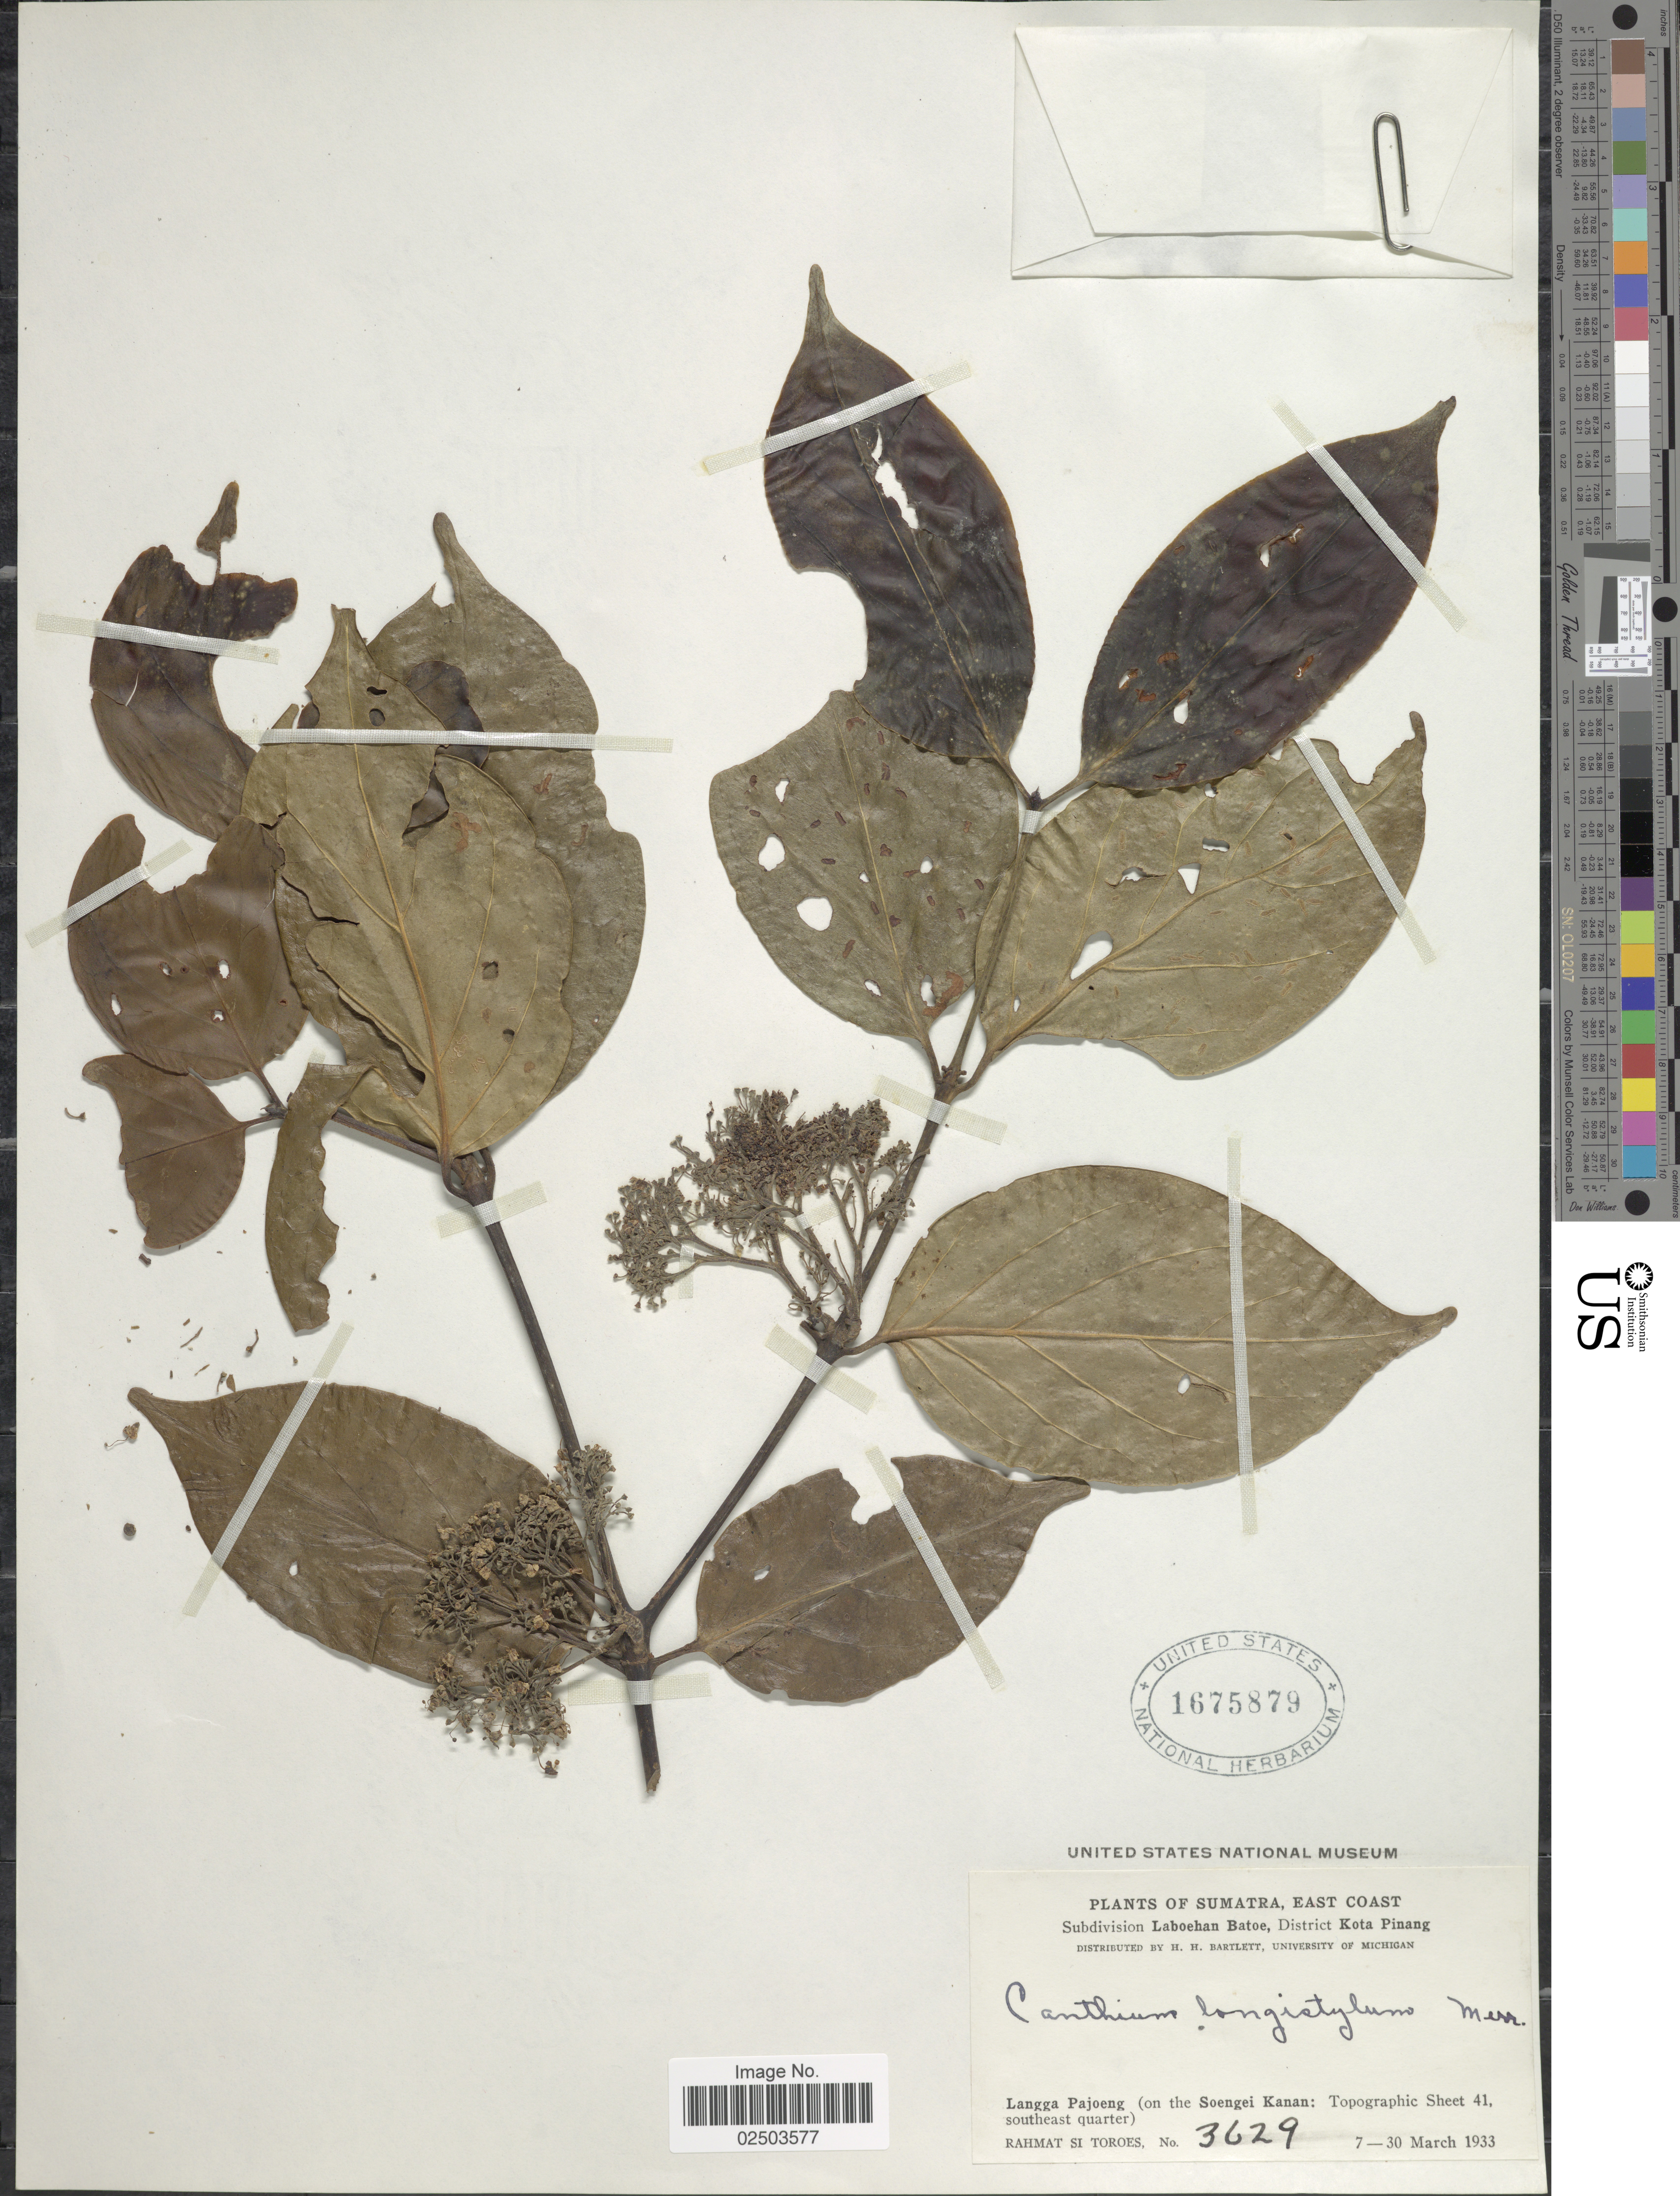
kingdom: Plantae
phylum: Tracheophyta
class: Magnoliopsida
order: Gentianales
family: Rubiaceae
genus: Psydrax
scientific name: Psydrax longistyla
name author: (Merr.) A.P. Davis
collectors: Rahmat Si Boeea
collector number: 3629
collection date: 1933-03-07/1933-03-30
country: Indonesia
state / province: Sumatra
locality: East Coast. Subdivision Laboehan Batoe, District Kota Pinang. Langga Pajoeng (on the Soengei Kanan: Topographic Sheet 41, southeast quarter)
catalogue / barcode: US 1675879